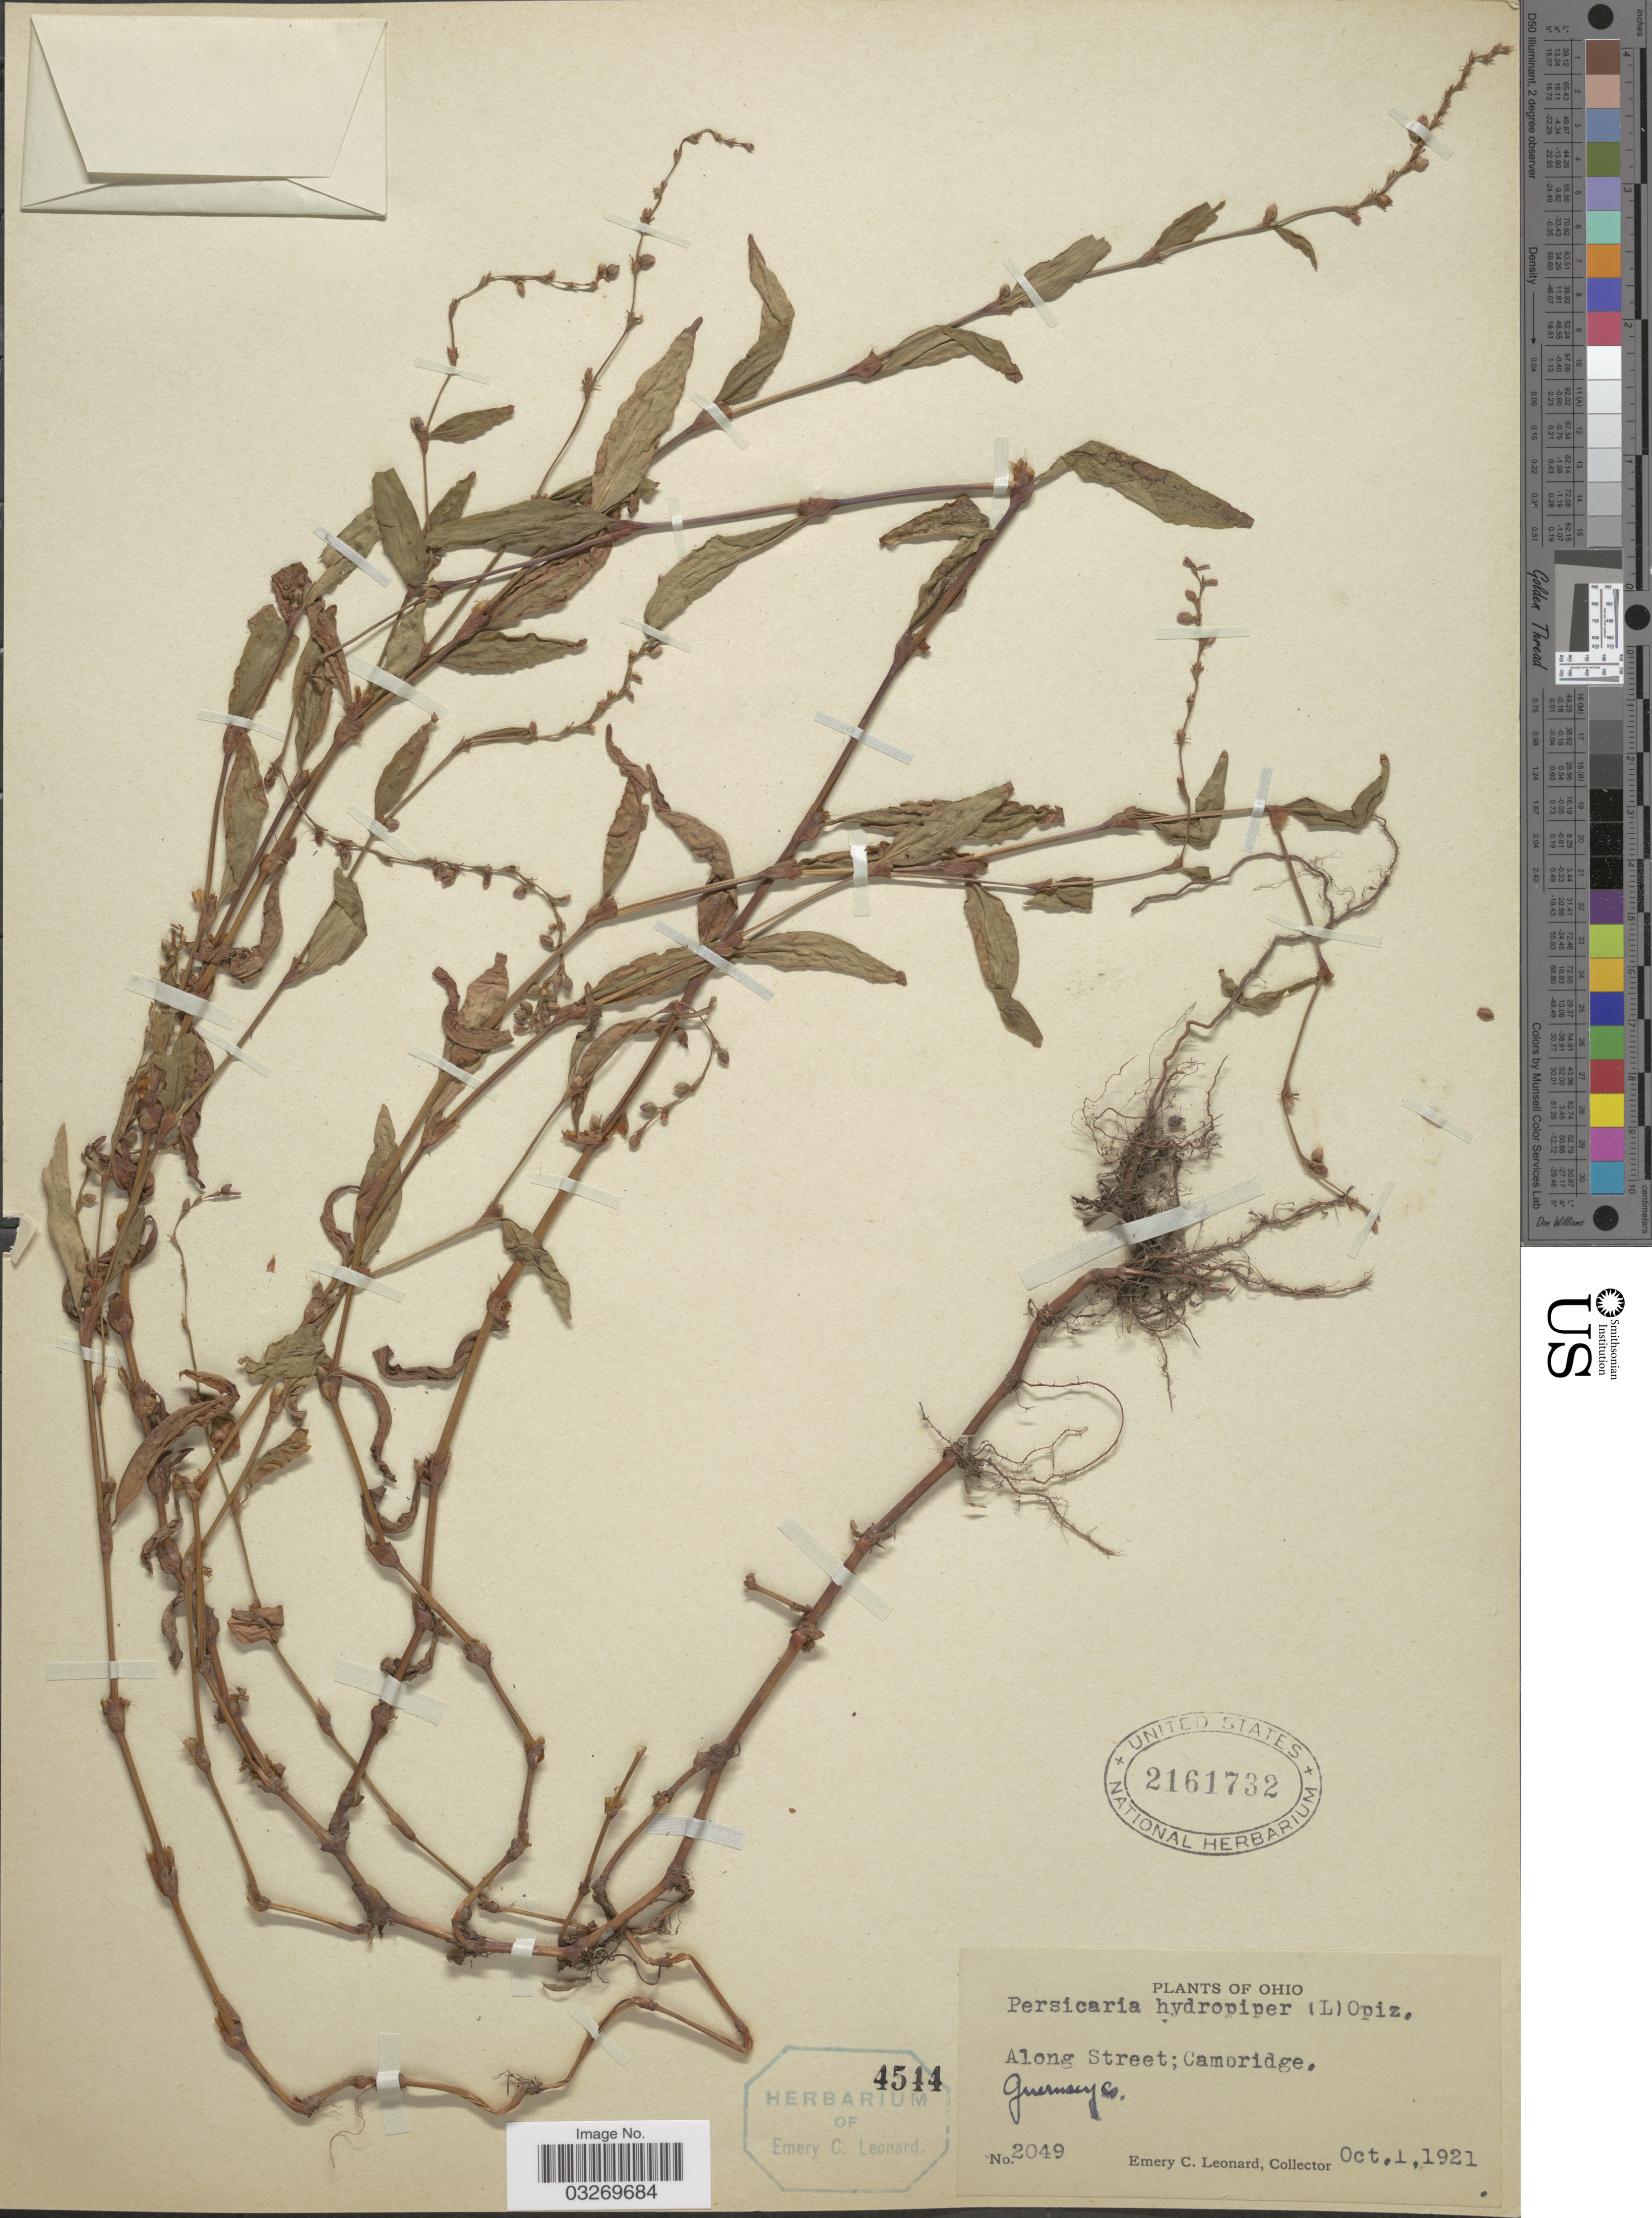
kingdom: Plantae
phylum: Tracheophyta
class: Magnoliopsida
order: Caryophyllales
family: Polygonaceae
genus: Persicaria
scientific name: Persicaria hydropiper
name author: (L.) Delarbre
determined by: Atha, D. E.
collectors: E. C. Leonard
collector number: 2049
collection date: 1921-10-01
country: United States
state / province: Ohio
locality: Along Street; Cambridge. Guernsey Co.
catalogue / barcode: US 2161732